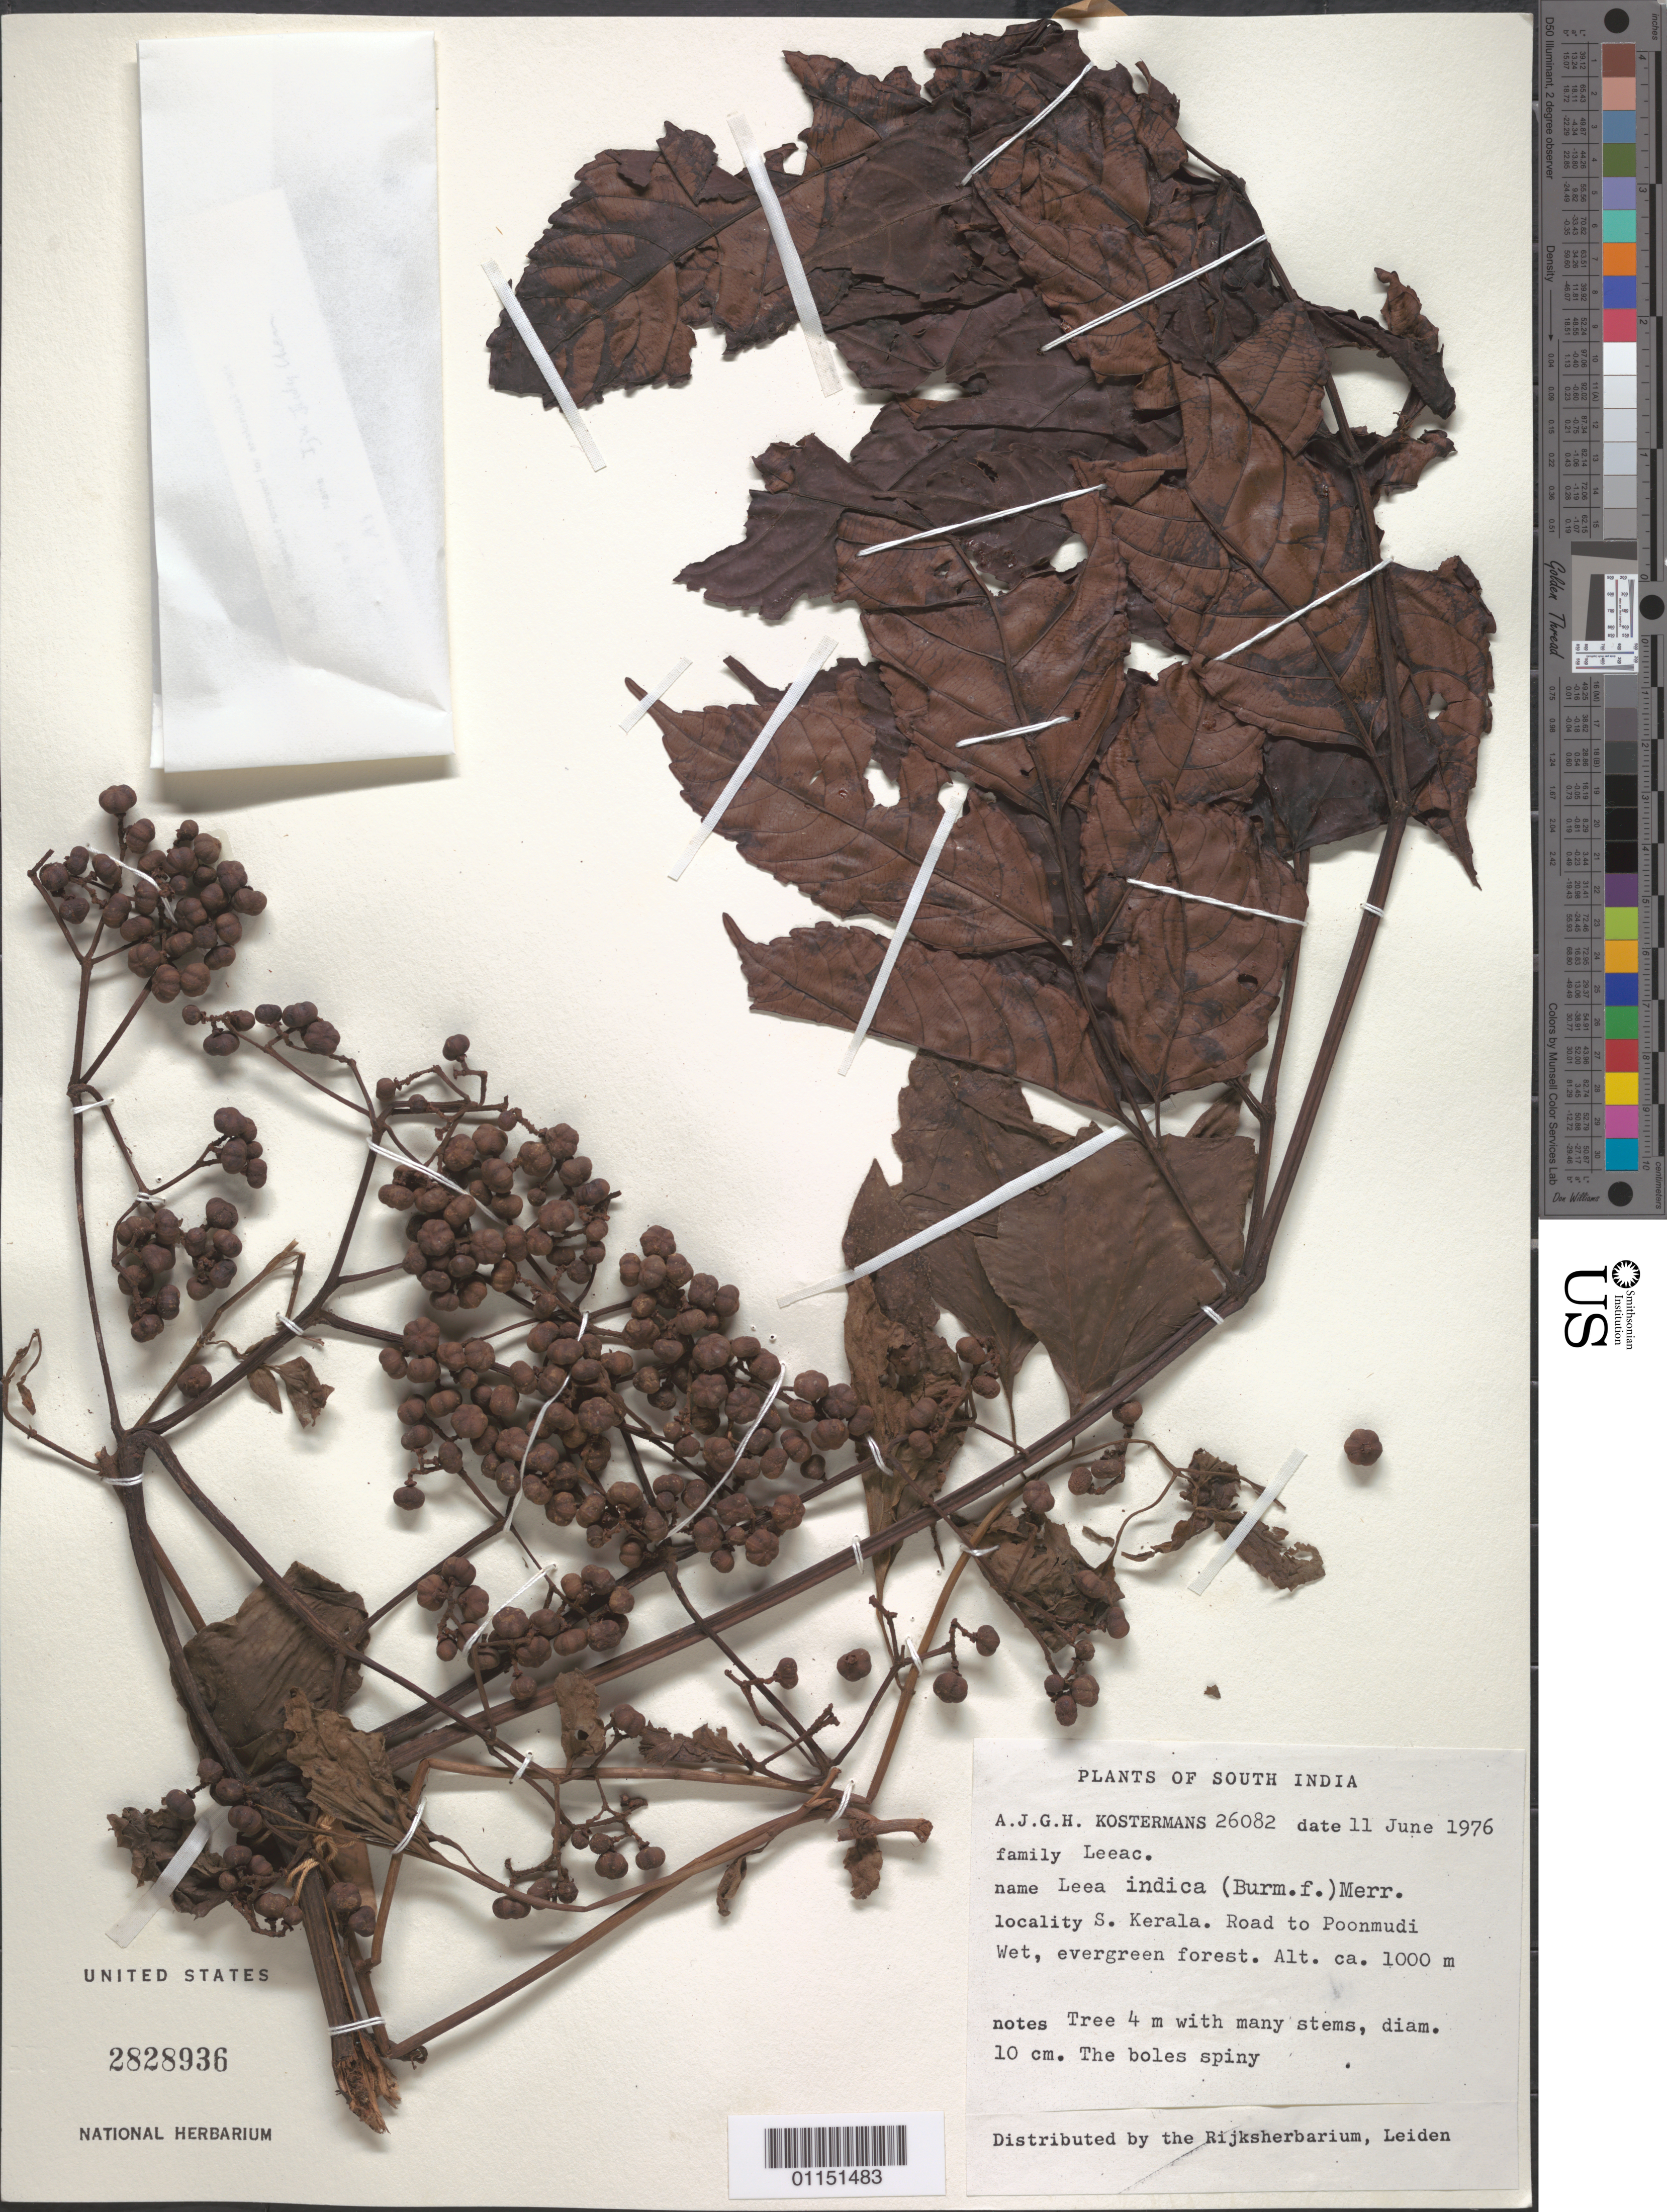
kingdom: Plantae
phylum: Tracheophyta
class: Magnoliopsida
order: Vitales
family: Vitaceae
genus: Leea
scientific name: Leea indica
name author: (Burm. f.) Merr.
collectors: A. J. G. Kostermans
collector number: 26082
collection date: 1976-06-11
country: India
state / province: Kerala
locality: S Kerala. Road to Poonmudi.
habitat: Wet, evergreen forest. Tree.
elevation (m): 1000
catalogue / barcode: US 2828936